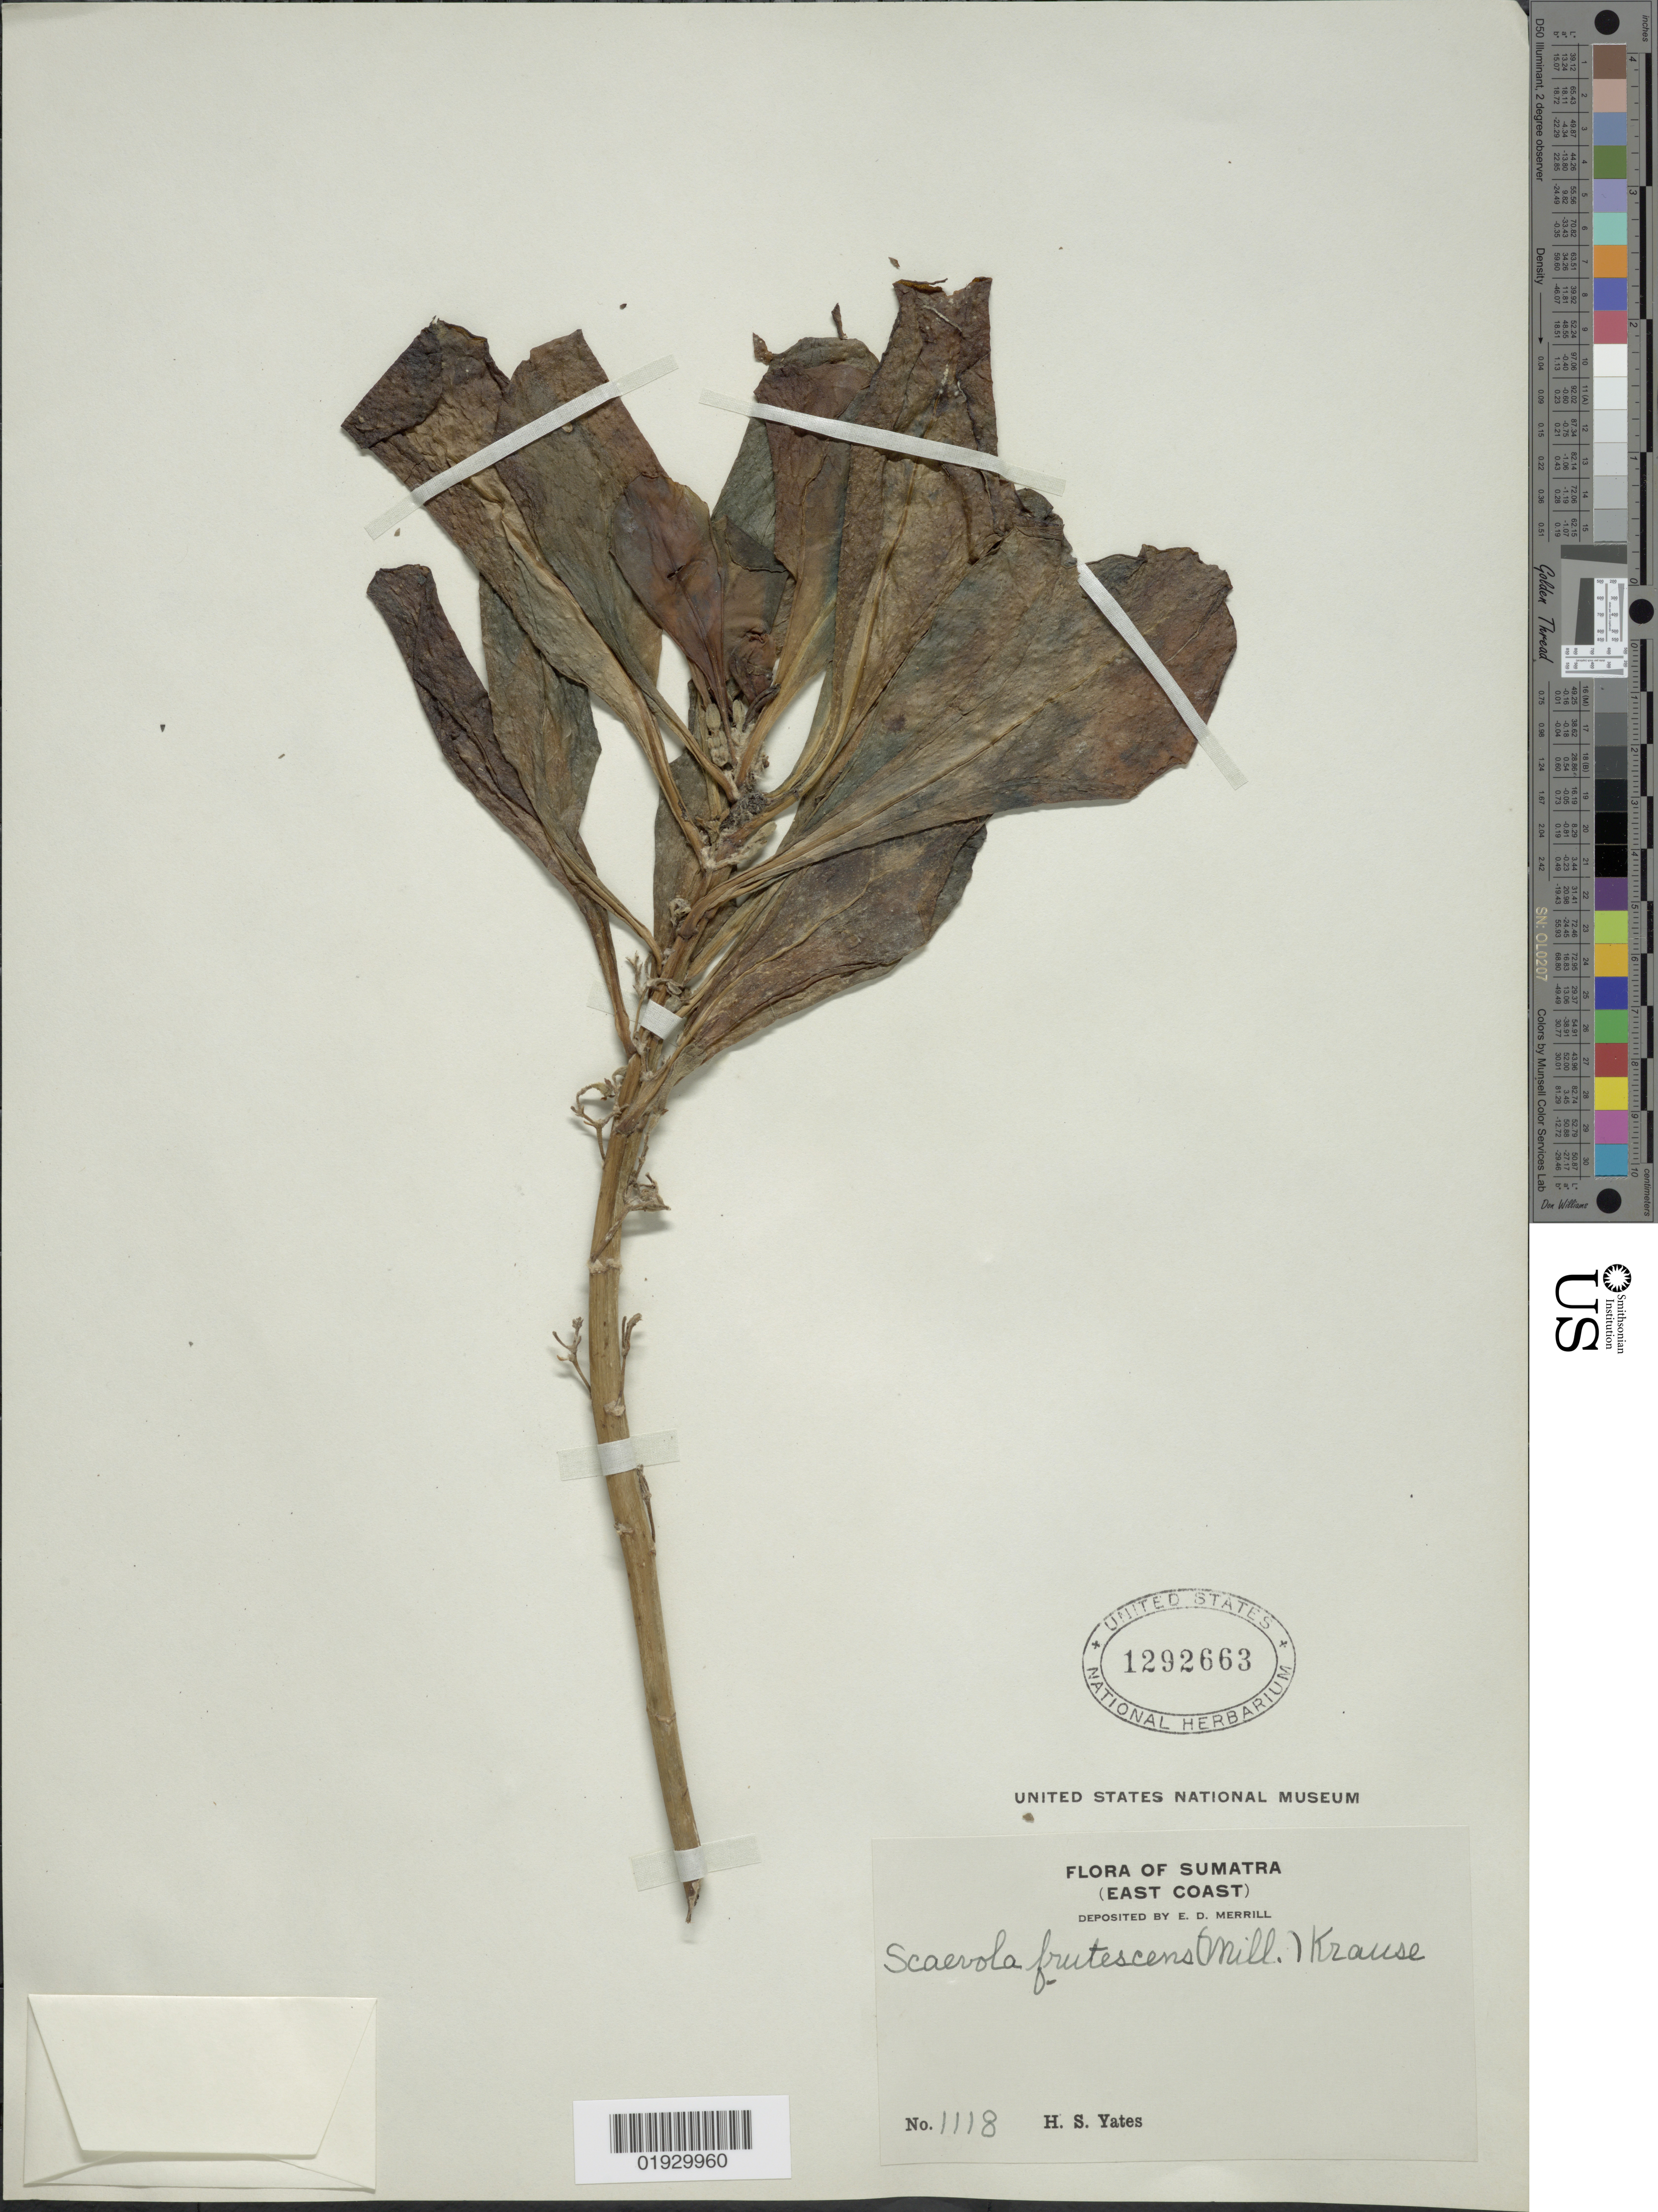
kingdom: Plantae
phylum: Tracheophyta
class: Magnoliopsida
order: Asterales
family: Goodeniaceae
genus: Scaevola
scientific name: Scaevola taccada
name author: (Gaertn.) Roxb.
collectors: H. S. Yates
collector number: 1118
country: Indonesia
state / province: Sumatra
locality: Sumatra (East Coast)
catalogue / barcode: US 1292663